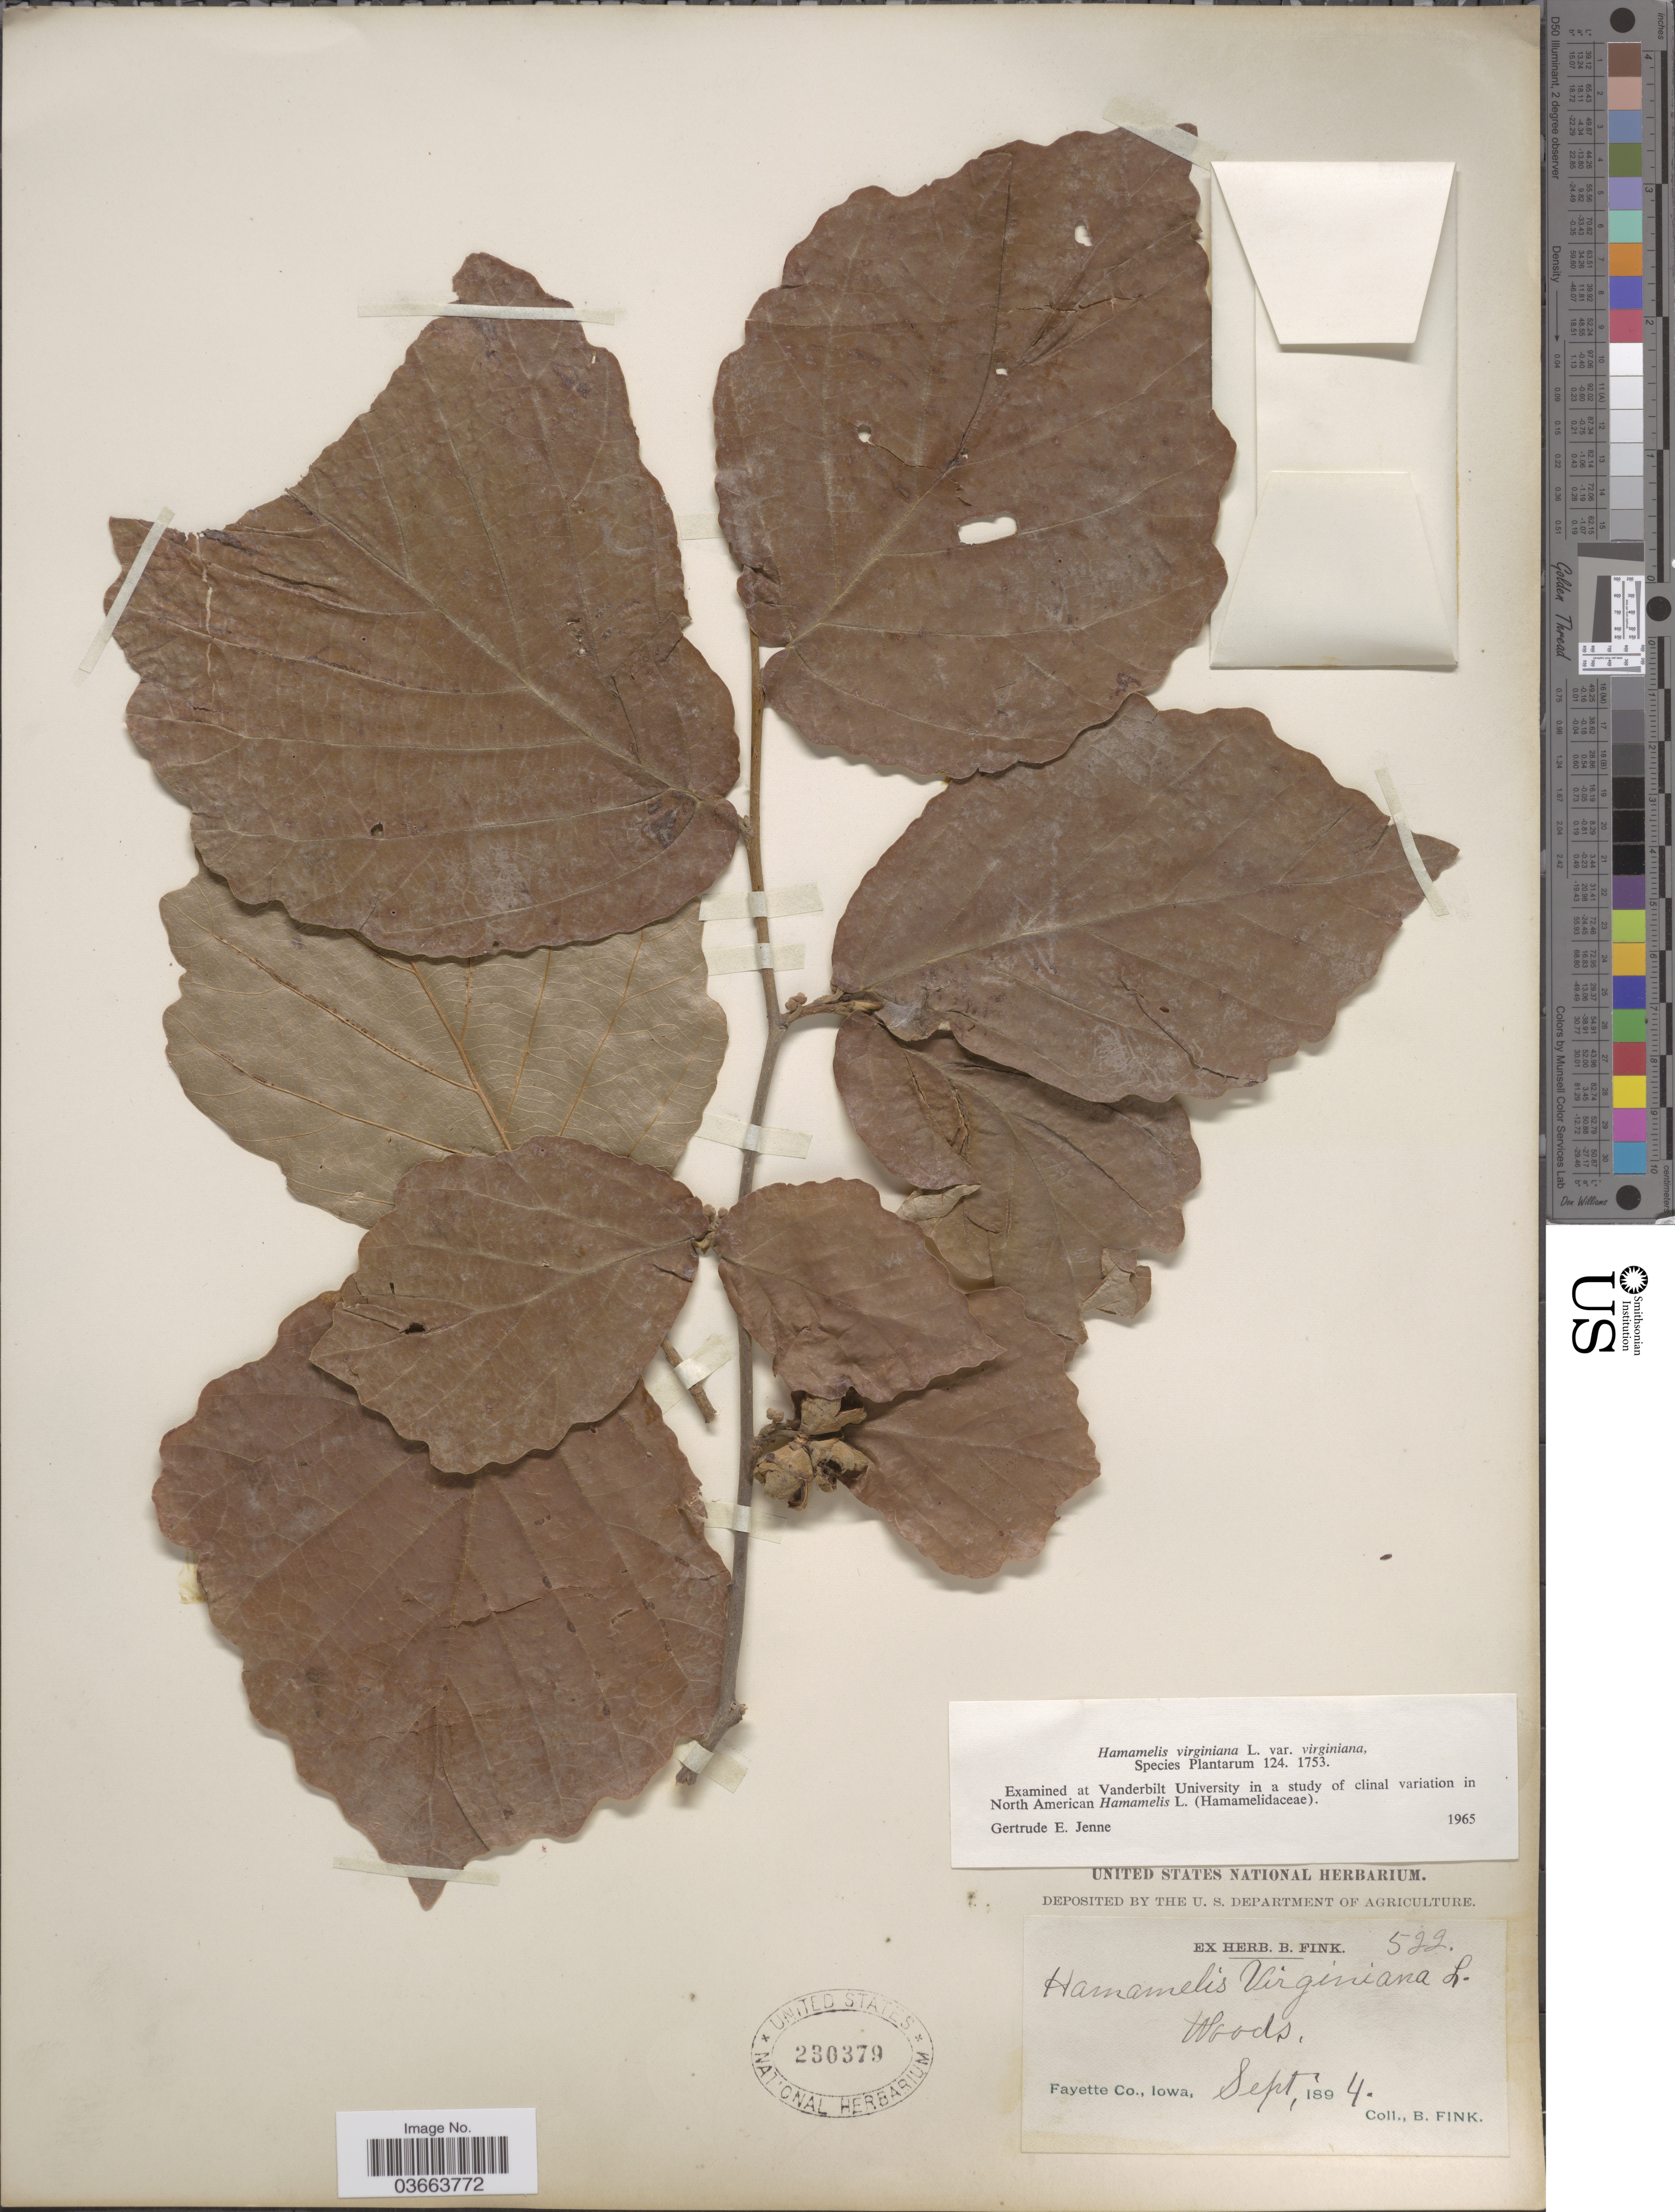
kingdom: Plantae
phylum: Tracheophyta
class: Magnoliopsida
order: Saxifragales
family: Hamamelidaceae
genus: Hamamelis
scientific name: Hamamelis virginiana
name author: L.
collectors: B. Fink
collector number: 522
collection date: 1894-09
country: United States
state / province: Iowa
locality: Fayette Co.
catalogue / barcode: US 230379